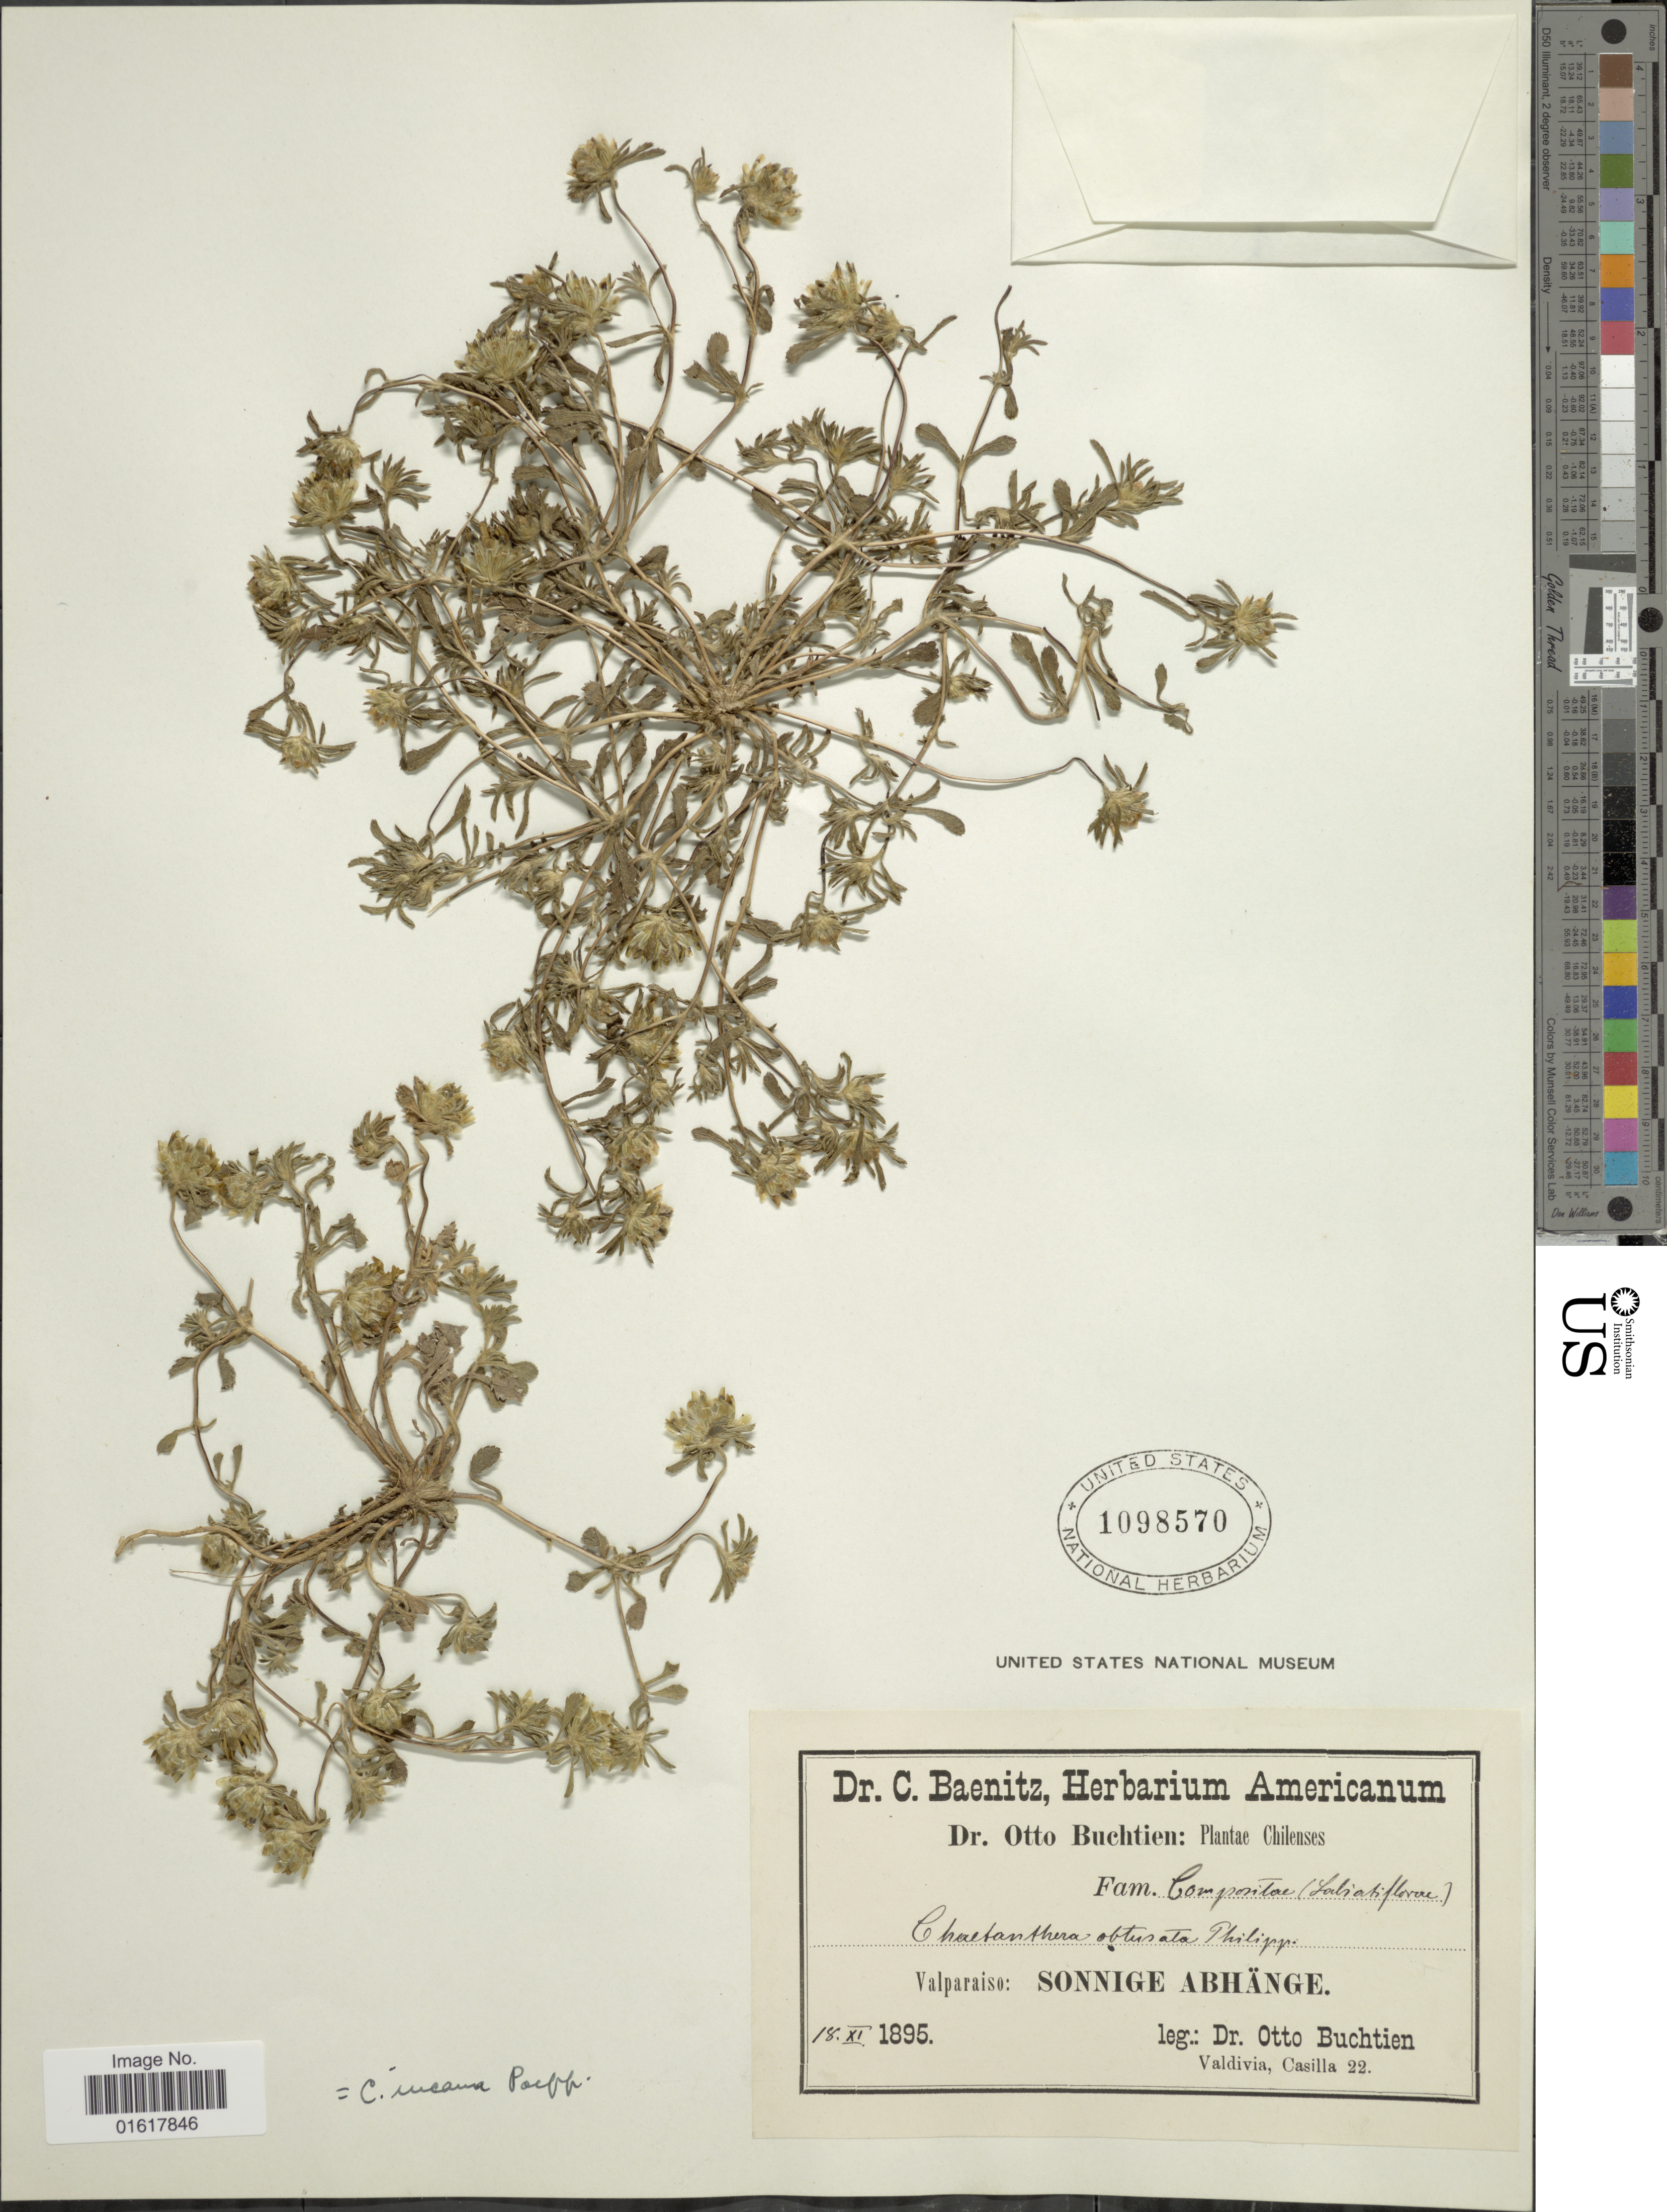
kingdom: Plantae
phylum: Tracheophyta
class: Magnoliopsida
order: Asterales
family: Asteraceae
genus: Chaetanthera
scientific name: Chaetanthera incana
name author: Poepp. ex Less.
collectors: O. Buchtien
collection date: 1895-11-18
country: Chile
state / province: Valparaíso (V)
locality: Sonnige Abhänge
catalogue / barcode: US 1098570